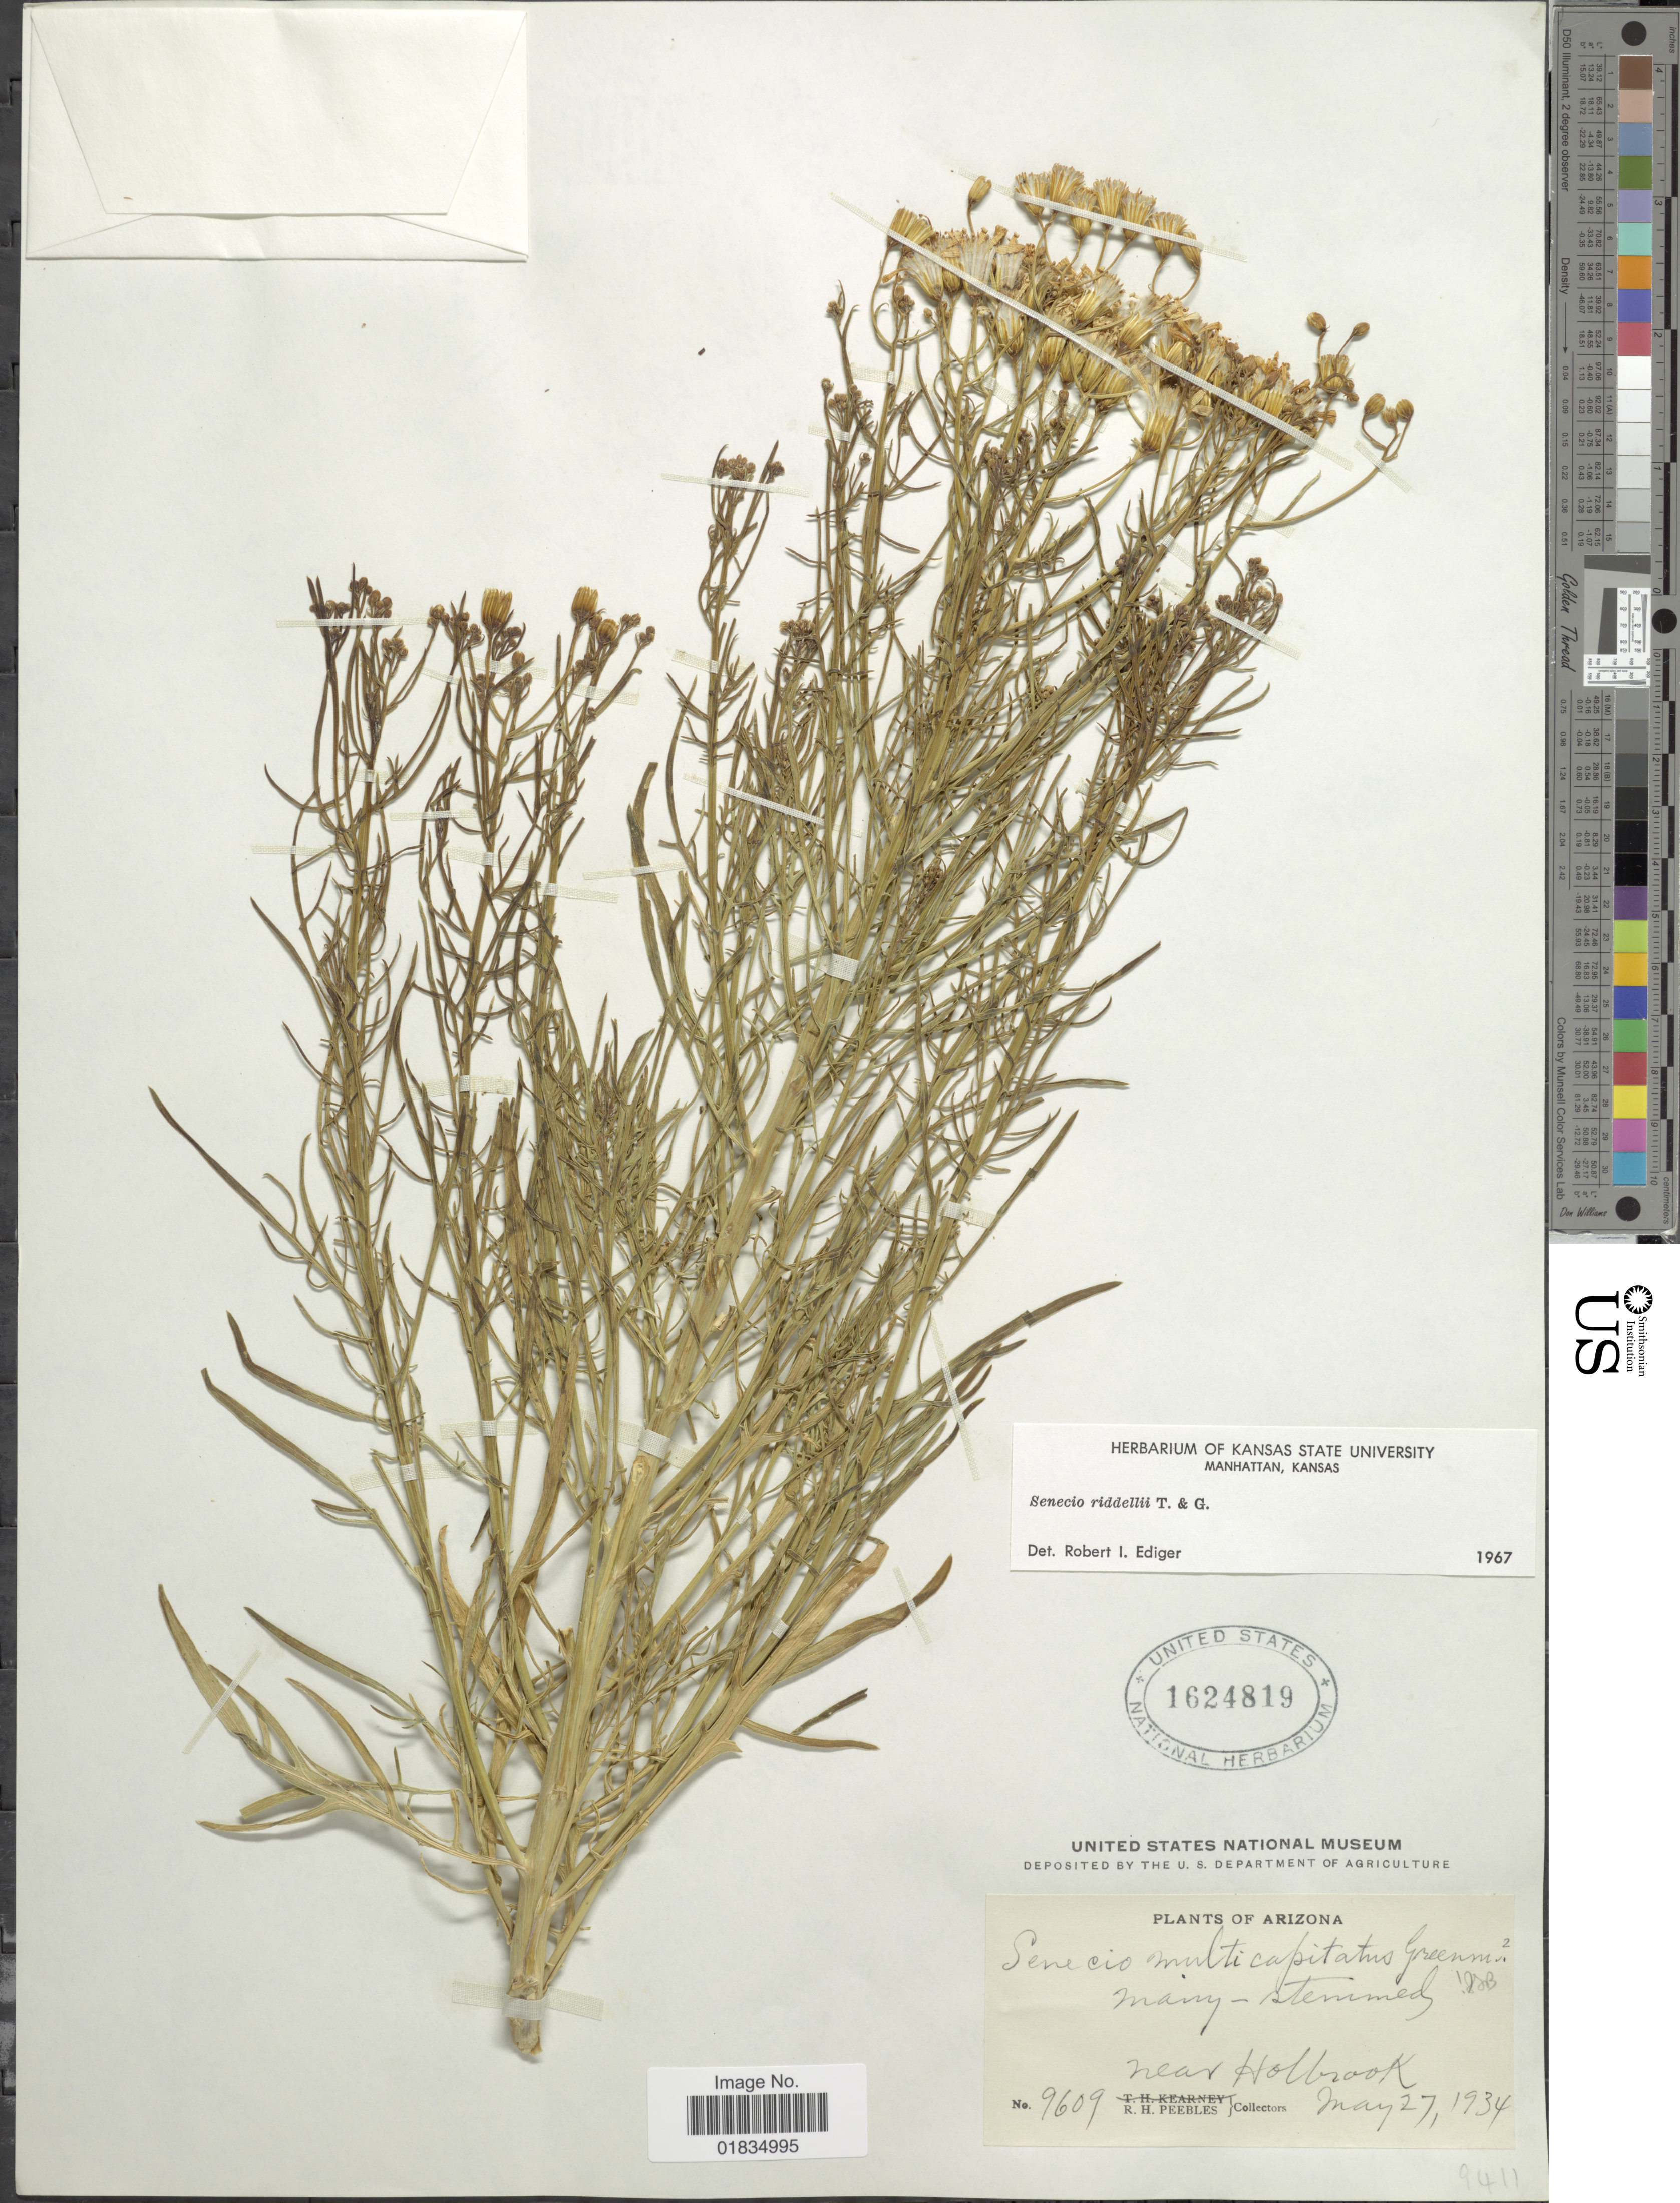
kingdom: Plantae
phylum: Tracheophyta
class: Magnoliopsida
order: Asterales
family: Asteraceae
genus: Senecio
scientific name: Senecio riddellii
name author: Torr. & A. Gray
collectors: R. H. Peebles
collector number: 9609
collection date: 1934-05-27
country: United States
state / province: Arizona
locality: Near Holbrook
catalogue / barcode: US 1624819